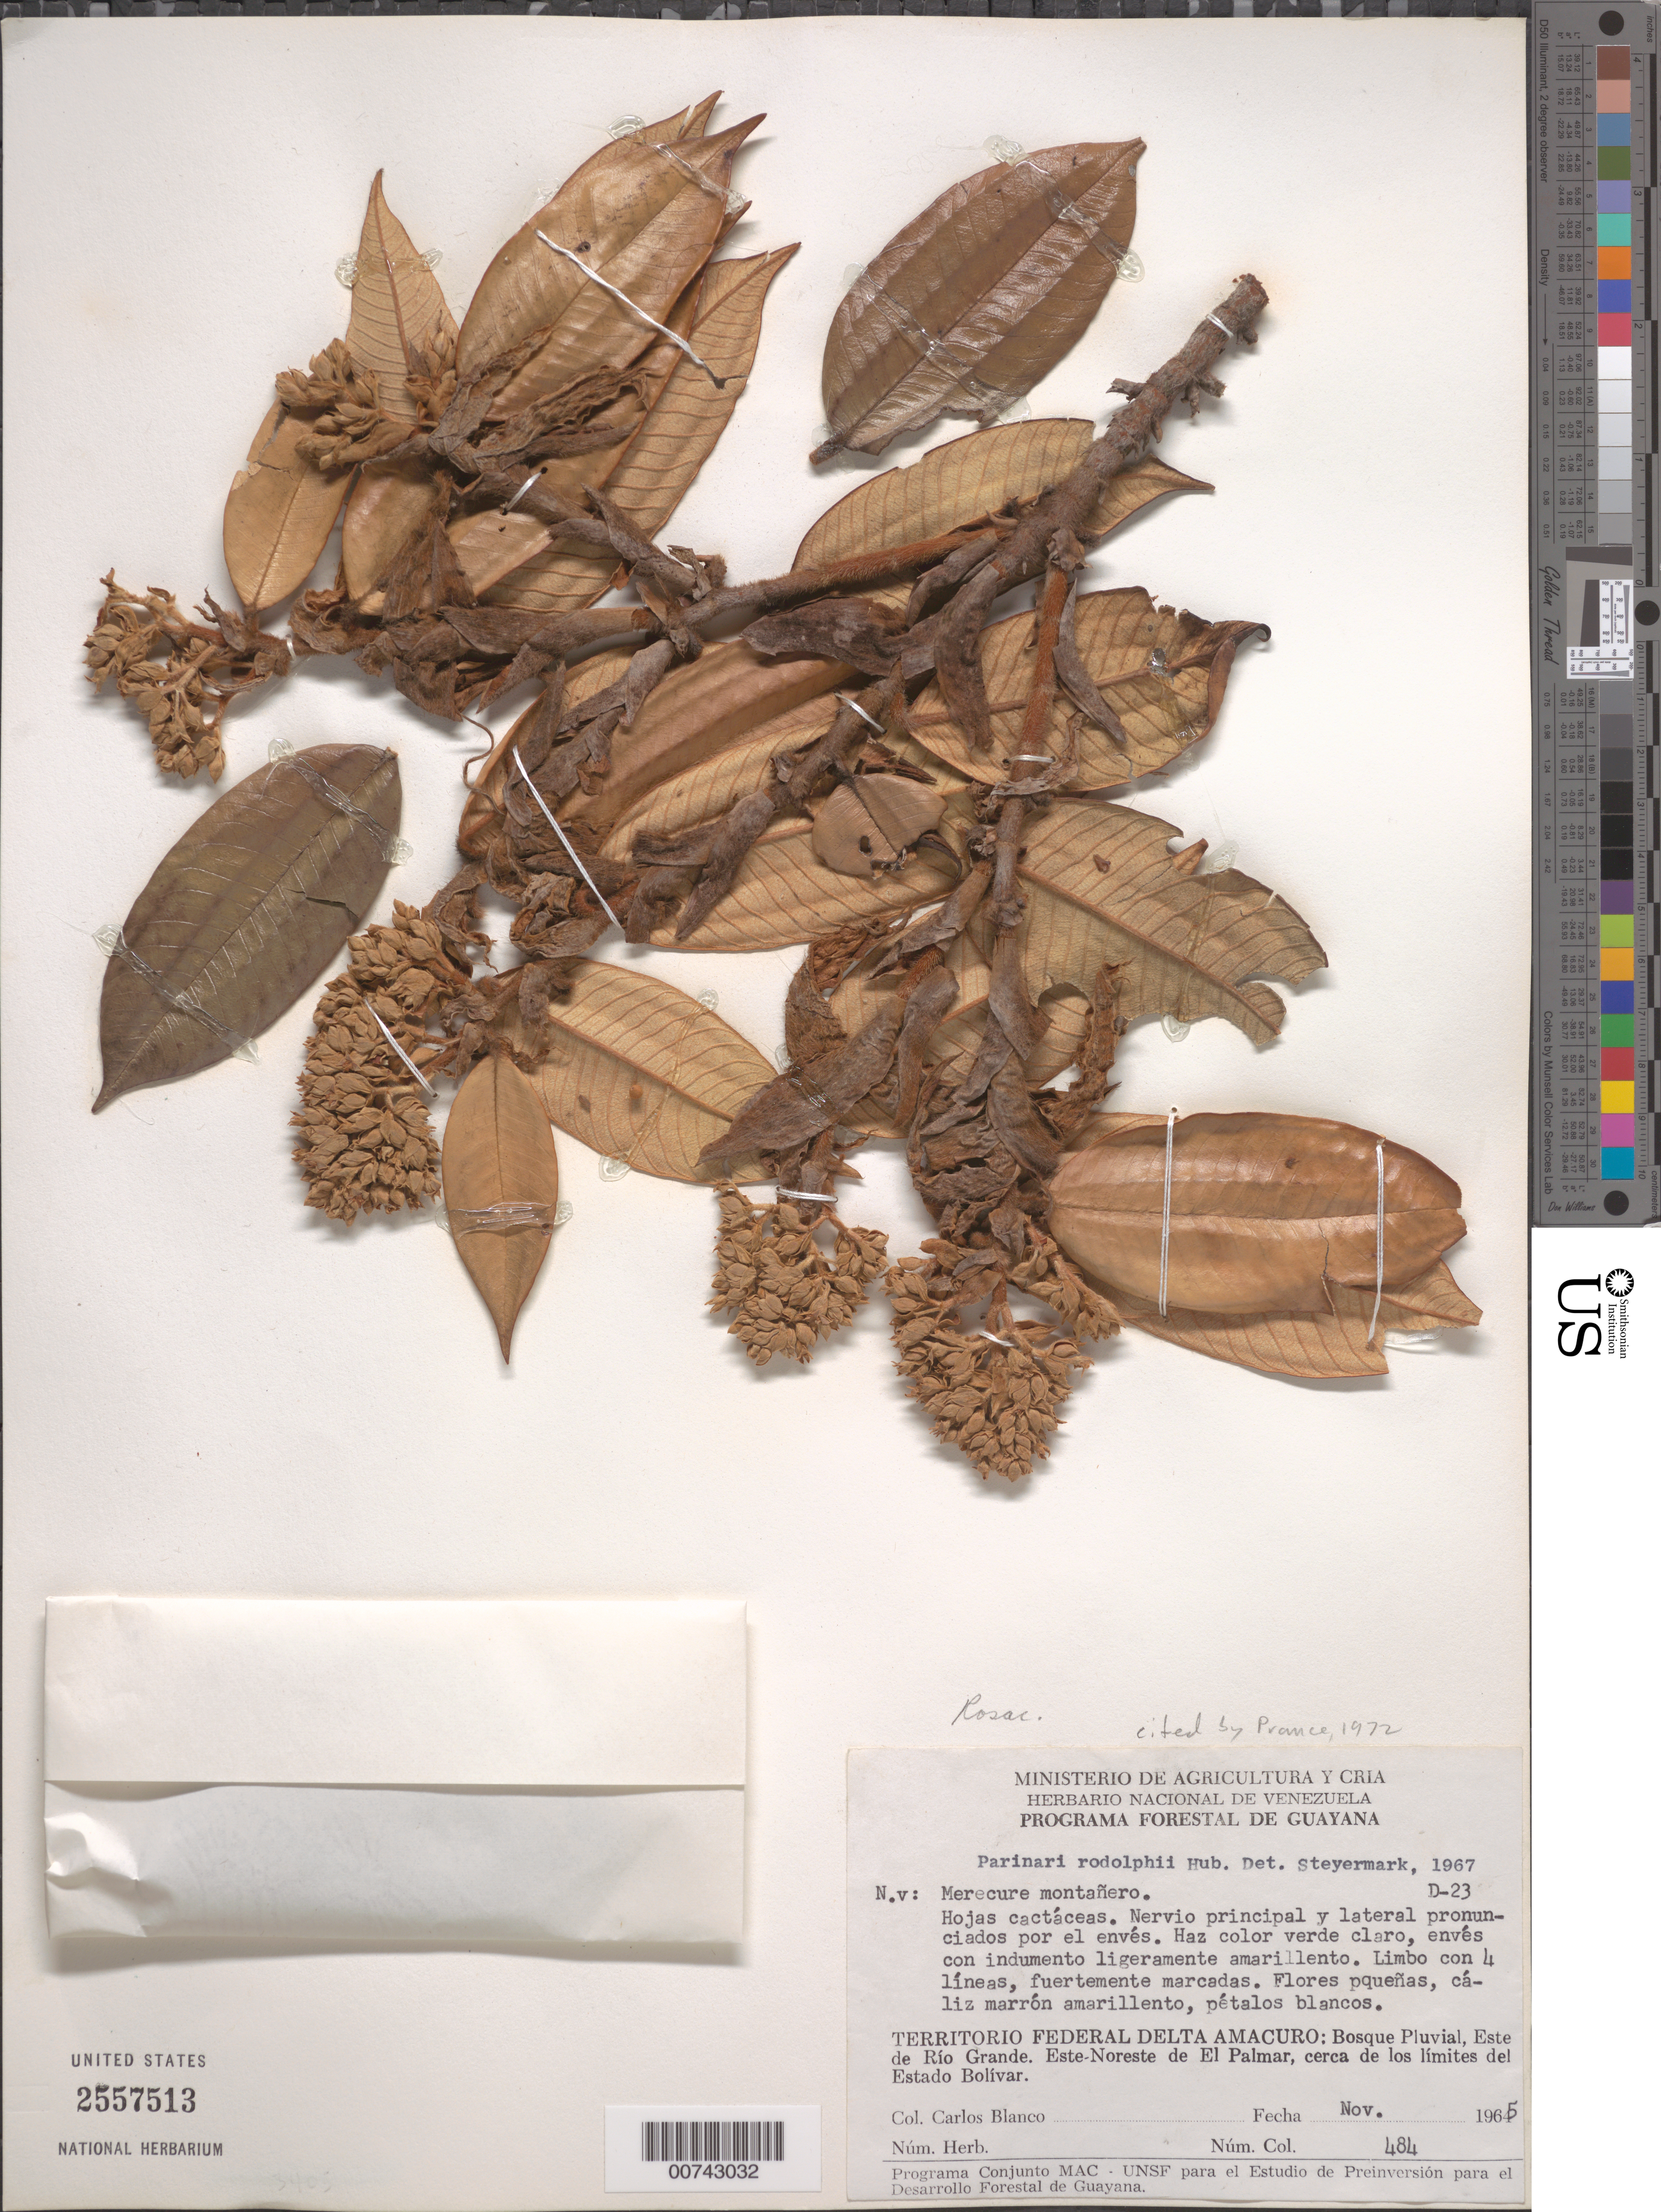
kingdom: Plantae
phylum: Tracheophyta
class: Magnoliopsida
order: Malpighiales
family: Chrysobalanaceae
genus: Parinari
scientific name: Parinari rodolphii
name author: Huber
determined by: Steyermark, Julian A., (VEN)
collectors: C. A. Blanco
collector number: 484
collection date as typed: Nov-65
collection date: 1965-11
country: Venezuela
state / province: Delta Amacuro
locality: Río Grande, Este de; Este-Noreste de El Palmar, cerca de los limites del Estado Bolívar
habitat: Bosque pluvial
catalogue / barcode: US 2557513